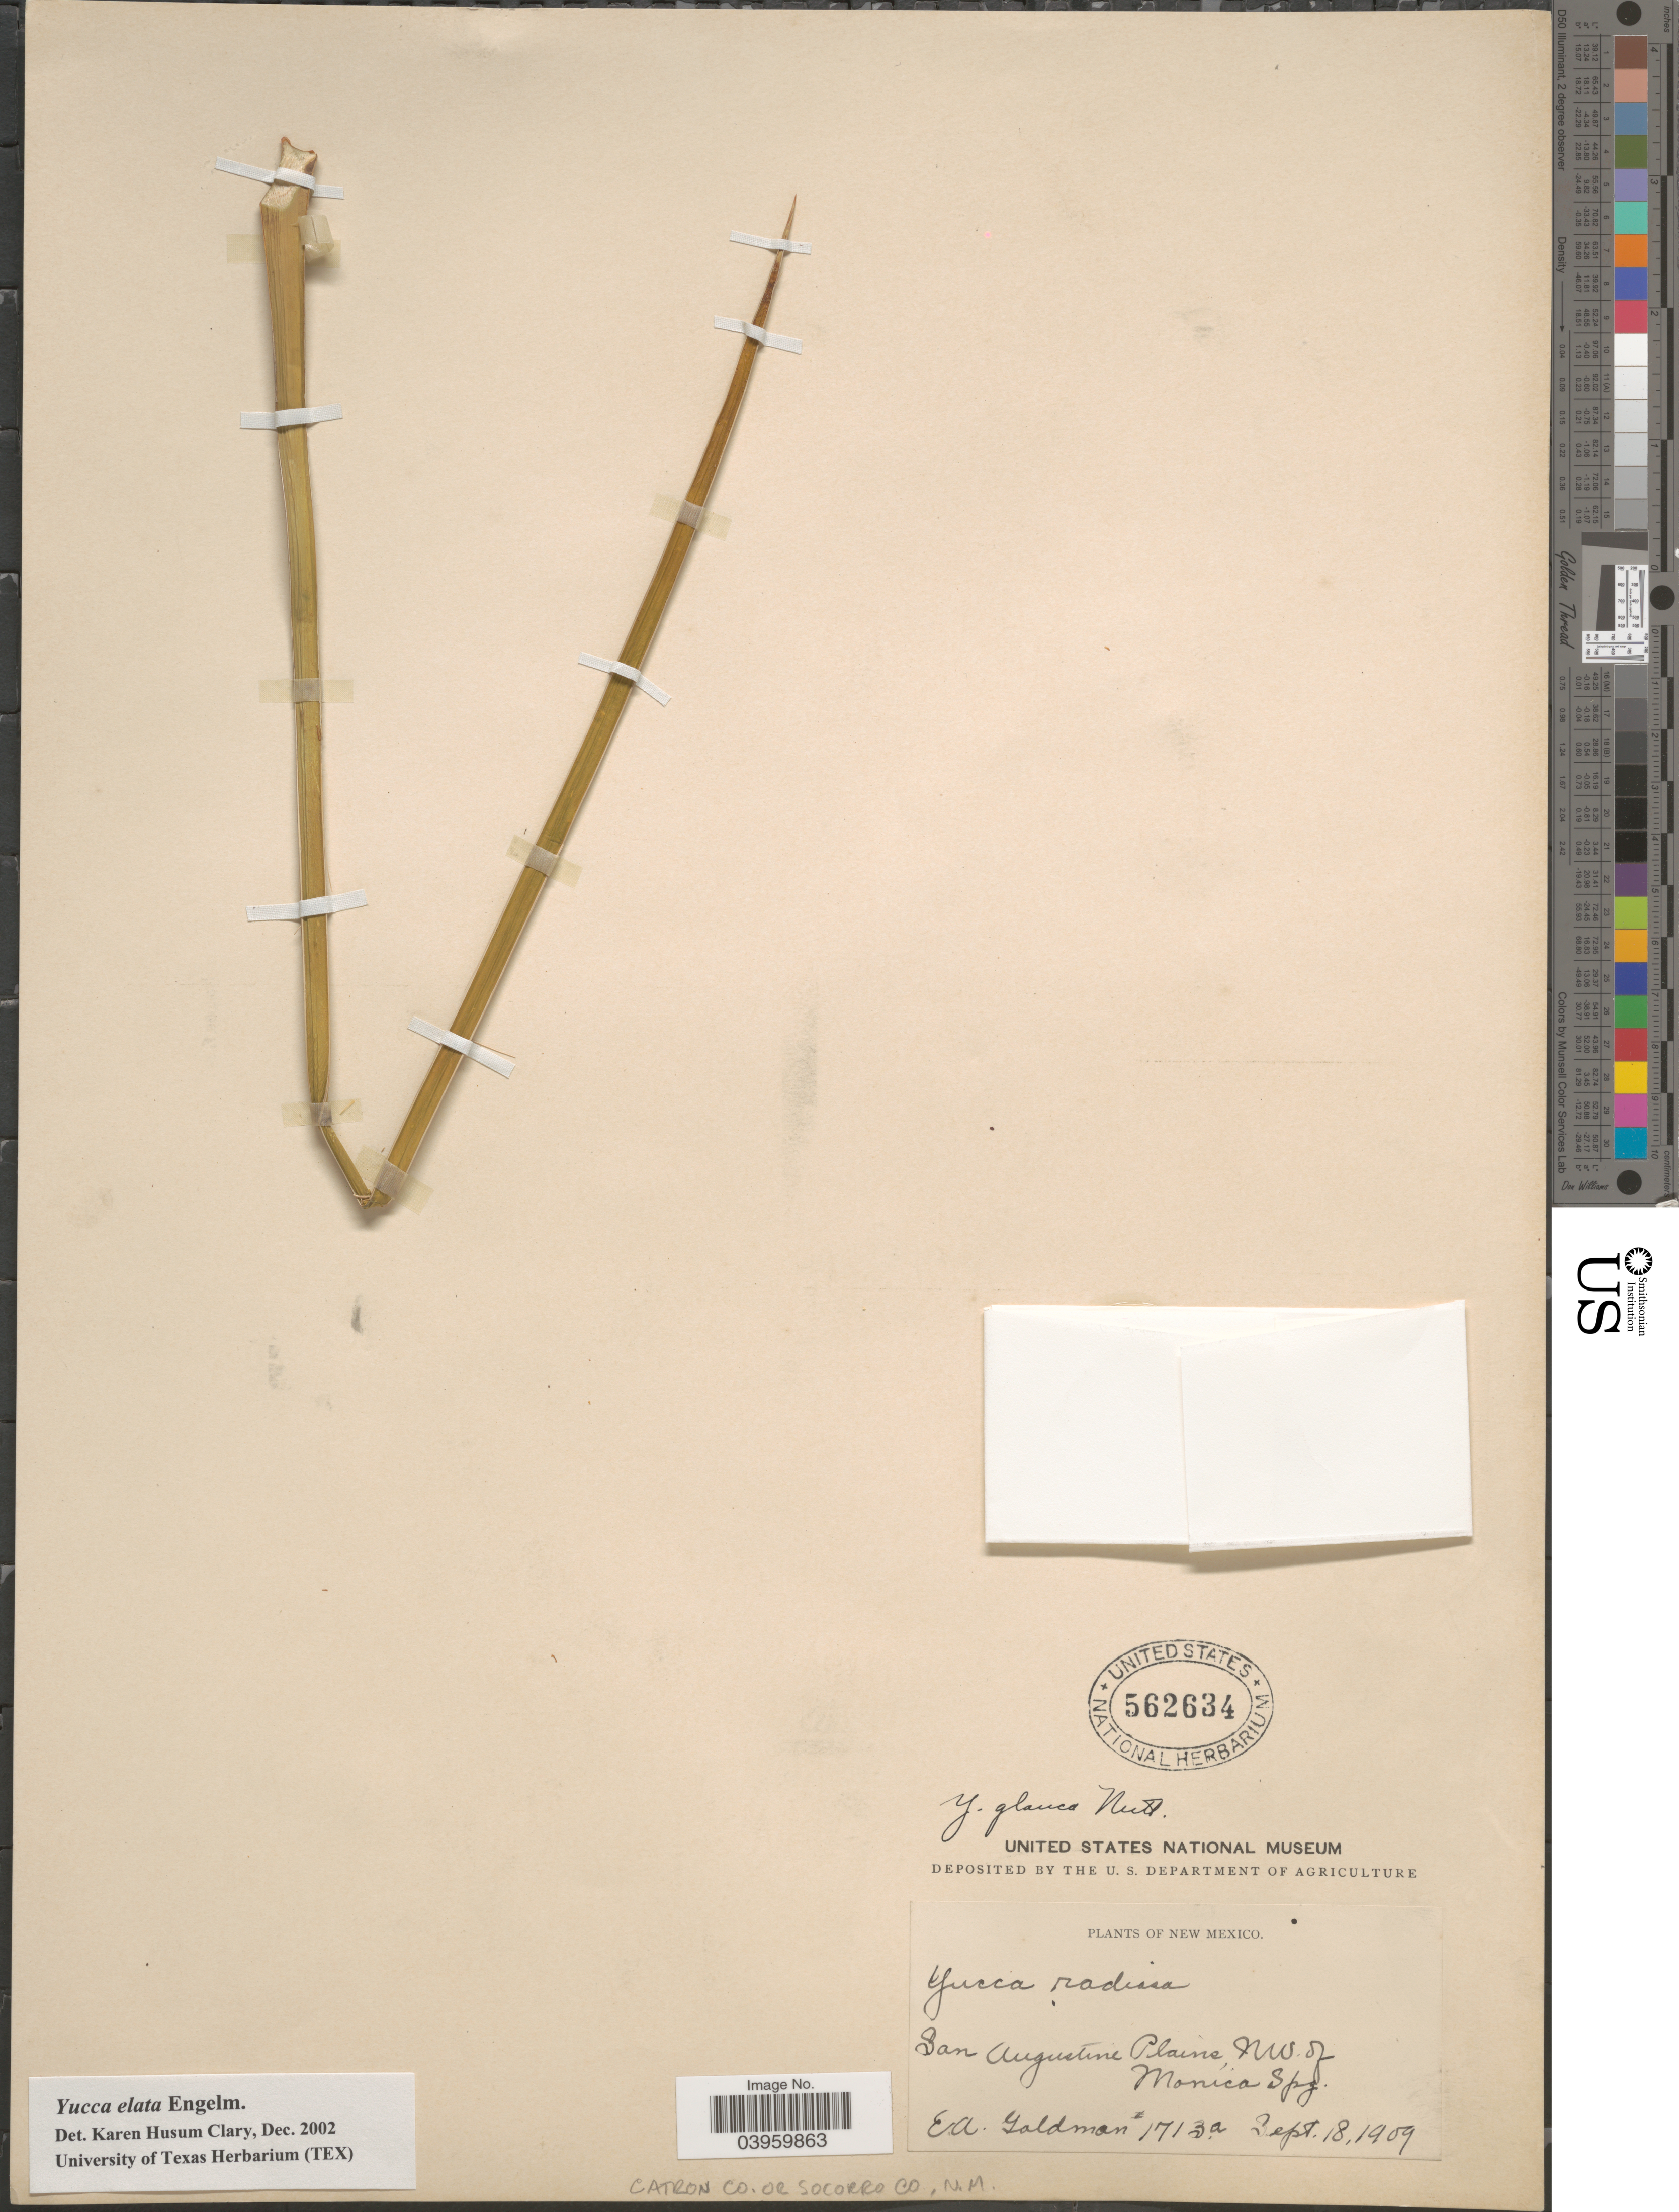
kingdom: Plantae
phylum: Tracheophyta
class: Liliopsida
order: Asparagales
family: Asparagaceae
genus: Yucca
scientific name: Yucca elata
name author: (Engelm.) Engelm.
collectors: E. A. Goldman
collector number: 1713a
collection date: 1909-09-18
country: United States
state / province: New Mexico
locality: San Augustine Plains, NW of Monica Spg. Catron Co. or Socorro Co.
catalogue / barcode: US 562634